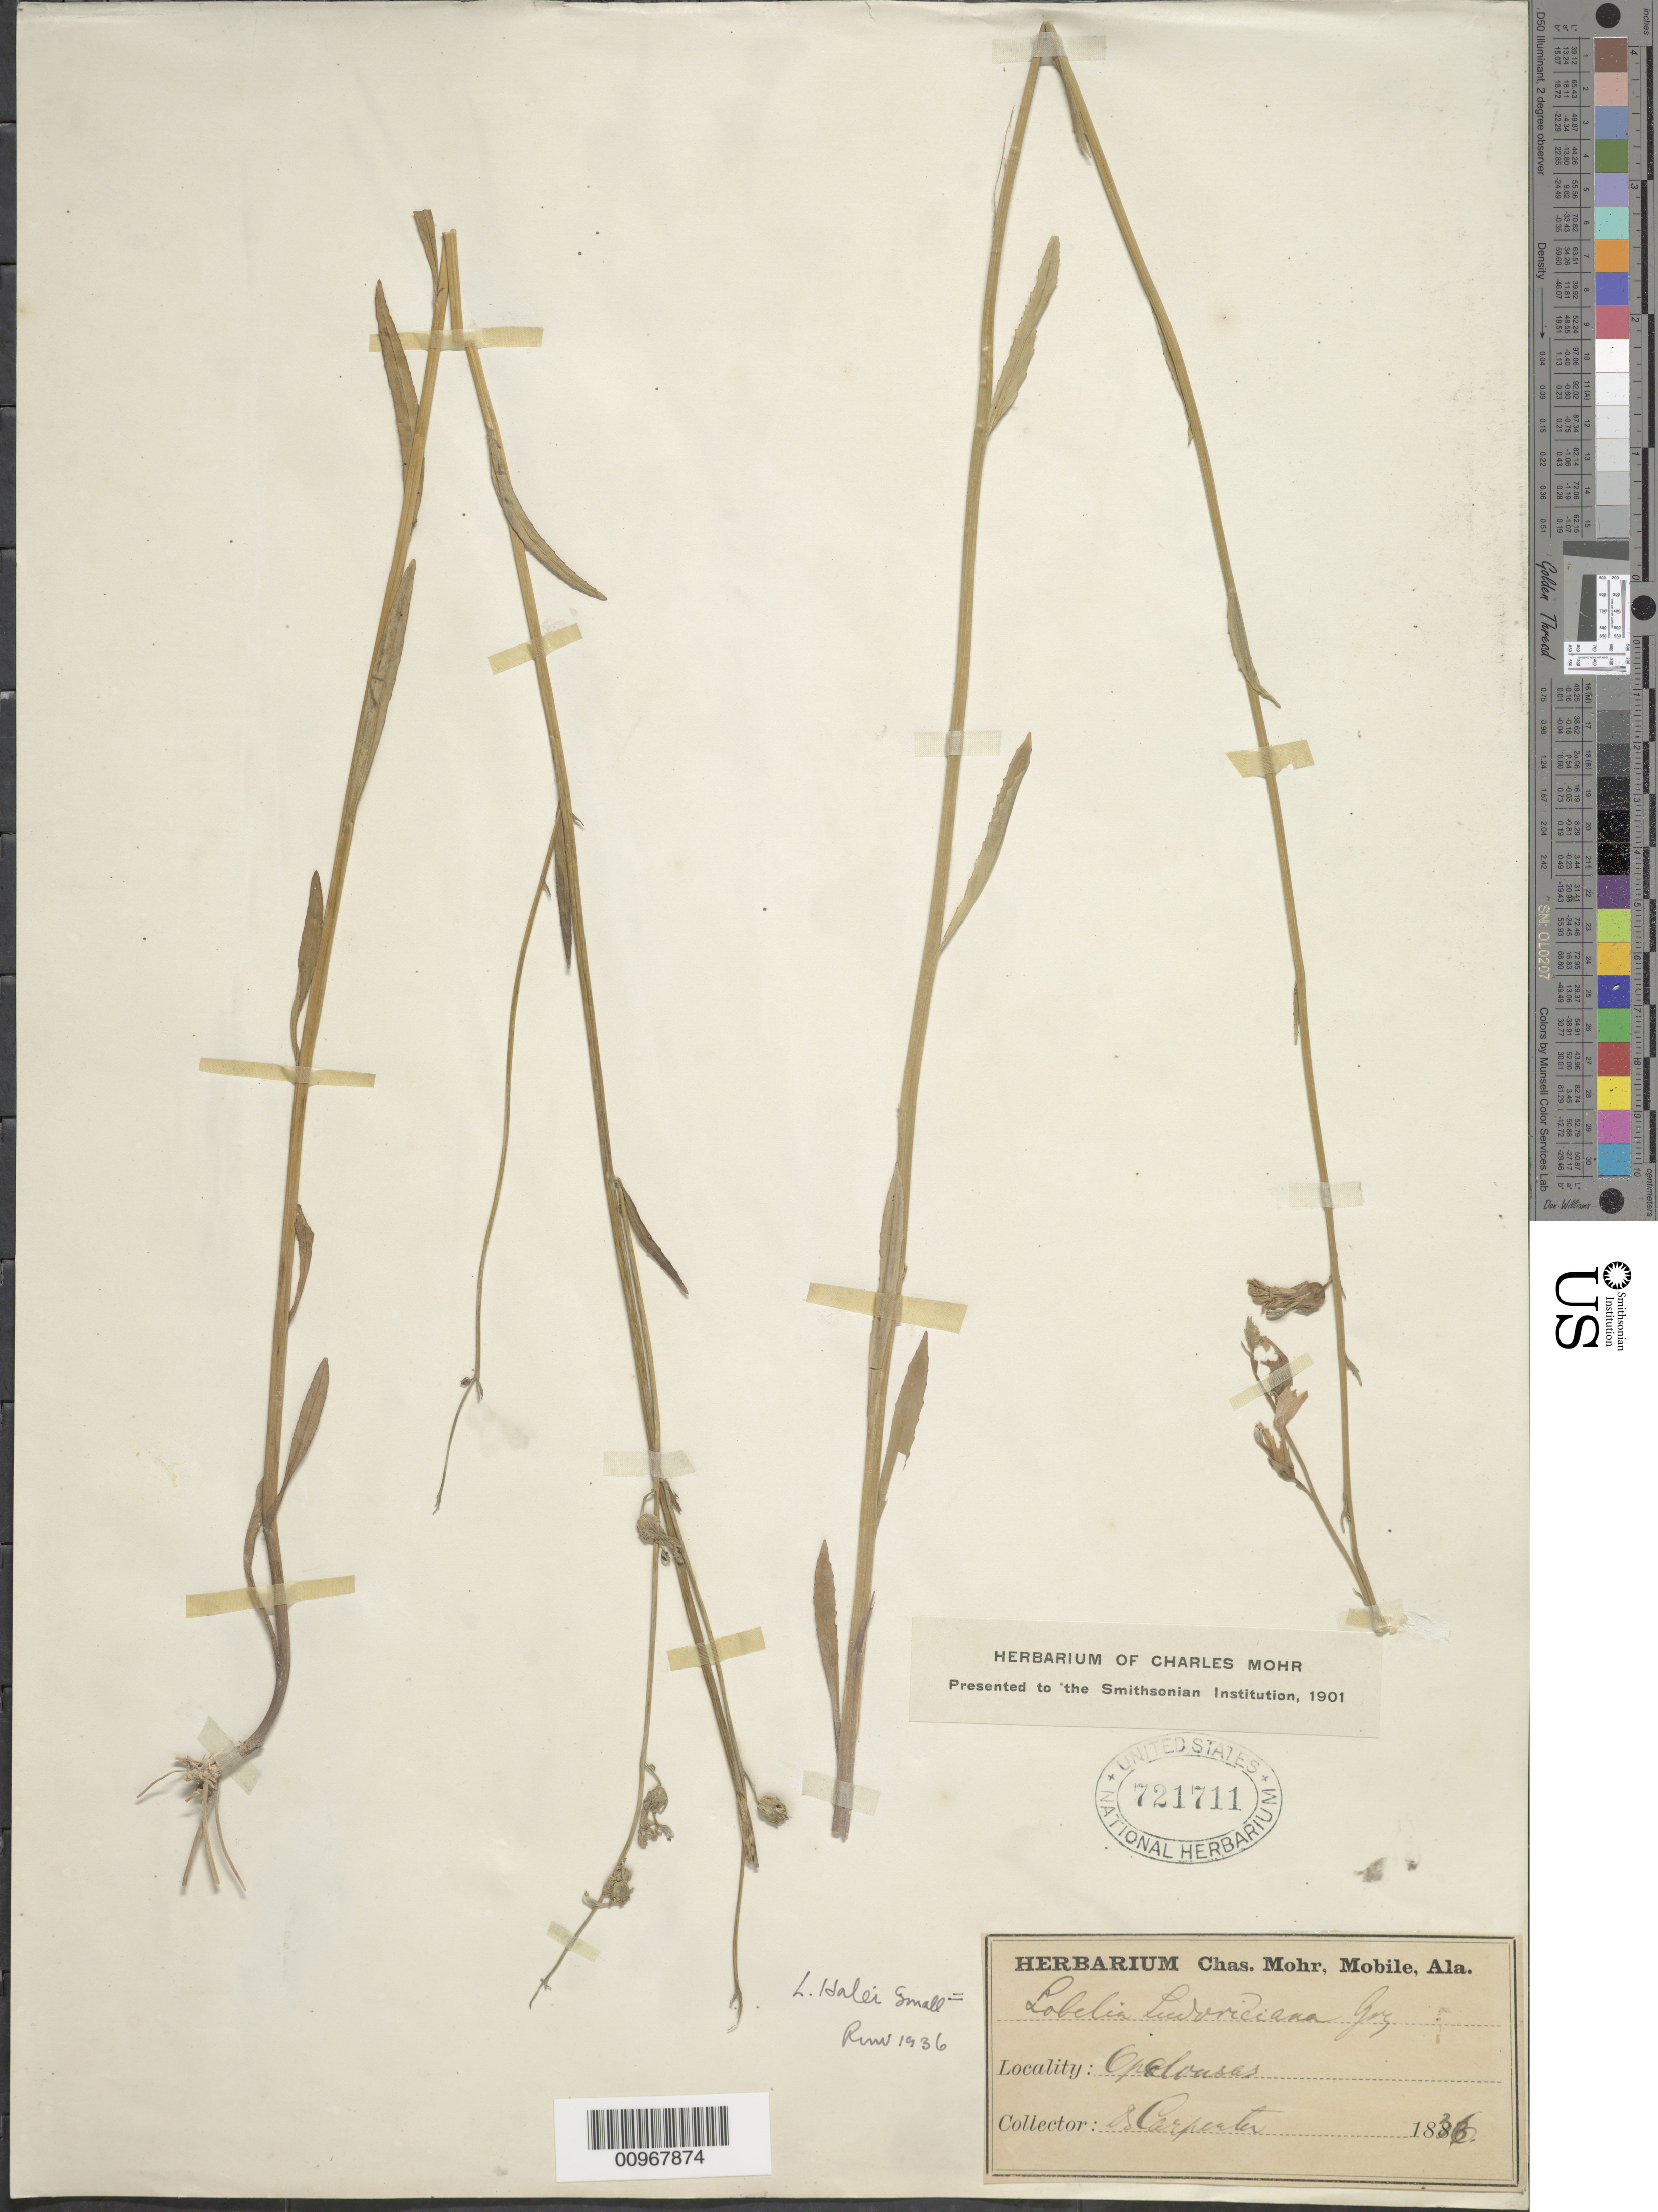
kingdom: Plantae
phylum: Tracheophyta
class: Magnoliopsida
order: Asterales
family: Campanulaceae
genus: Lobelia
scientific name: Lobelia ludoviciana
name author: Alph. Wood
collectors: M. Carpenter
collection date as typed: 1836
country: United States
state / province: Louisiana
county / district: St. Landry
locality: Opelousas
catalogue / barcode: US 721711